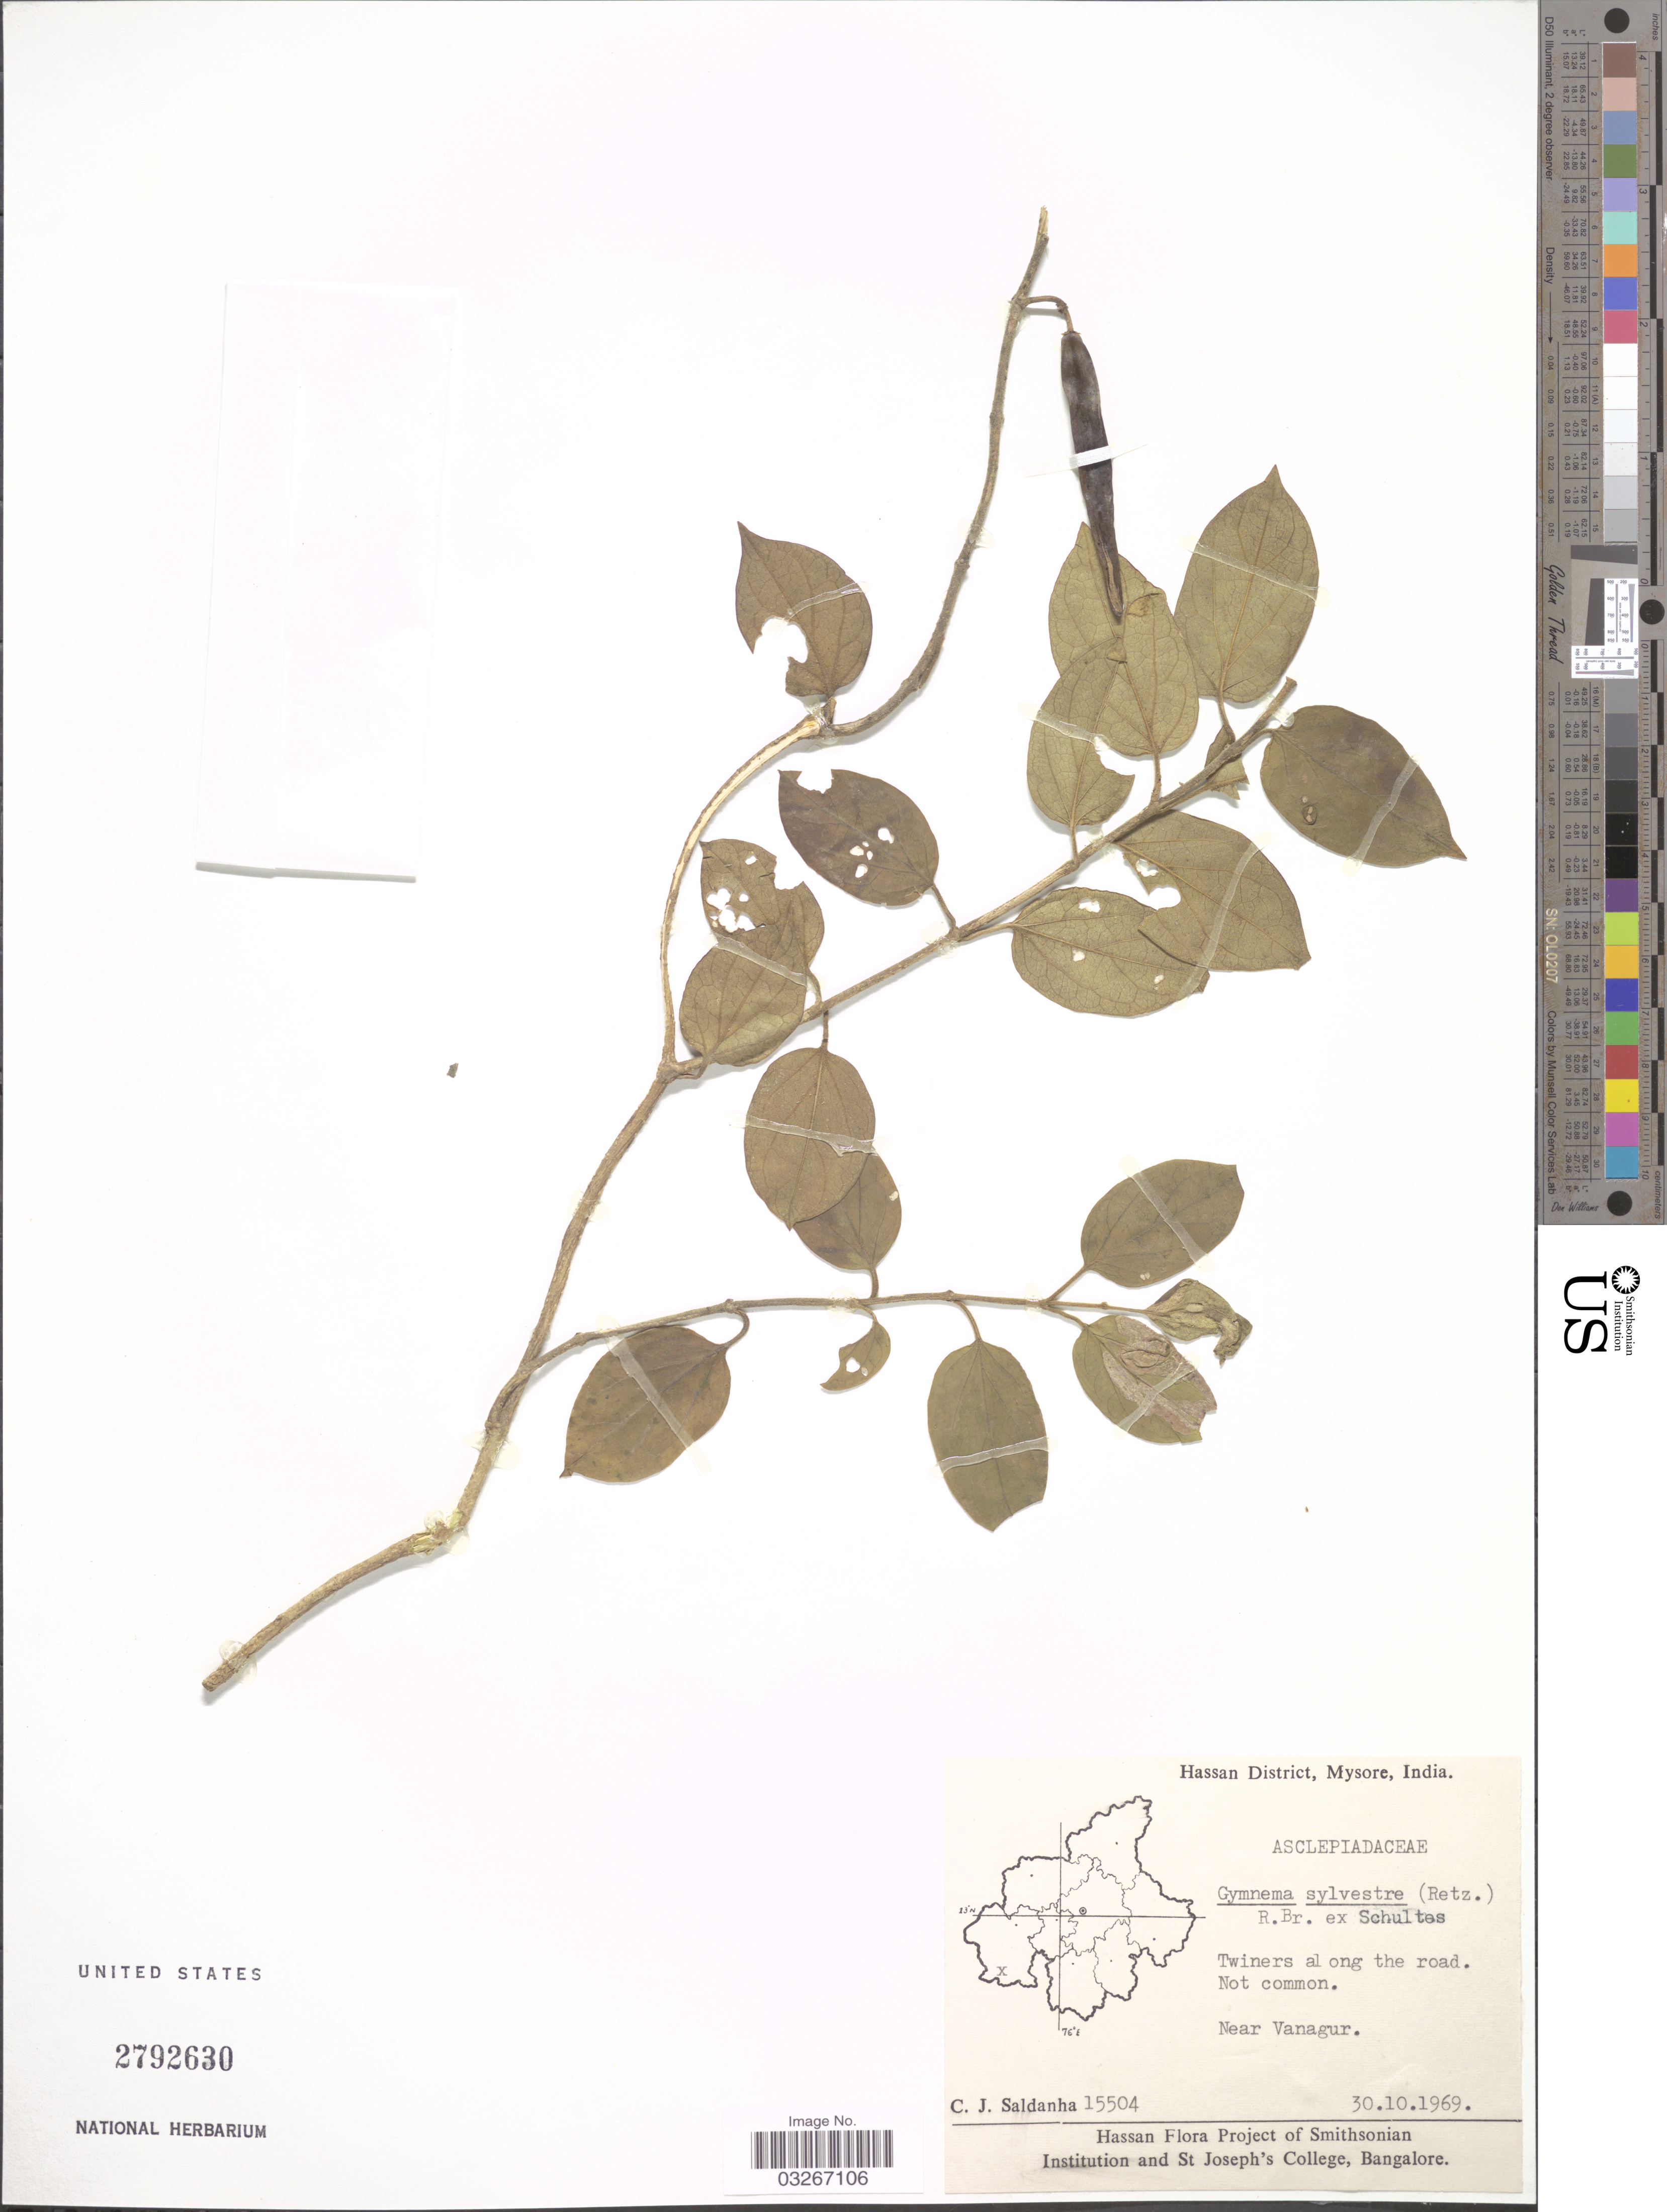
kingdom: Plantae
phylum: Tracheophyta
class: Magnoliopsida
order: Gentianales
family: Apocynaceae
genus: Gymnema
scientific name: Gymnema sylvestre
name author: (Retz.) R. Br. ex Schult. in Roem. & Schult.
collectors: C. J. Saldanha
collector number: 15504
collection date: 1969-10-30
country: India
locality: Hassan District, Mysore. Near Vanagur.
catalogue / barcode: US 2792630